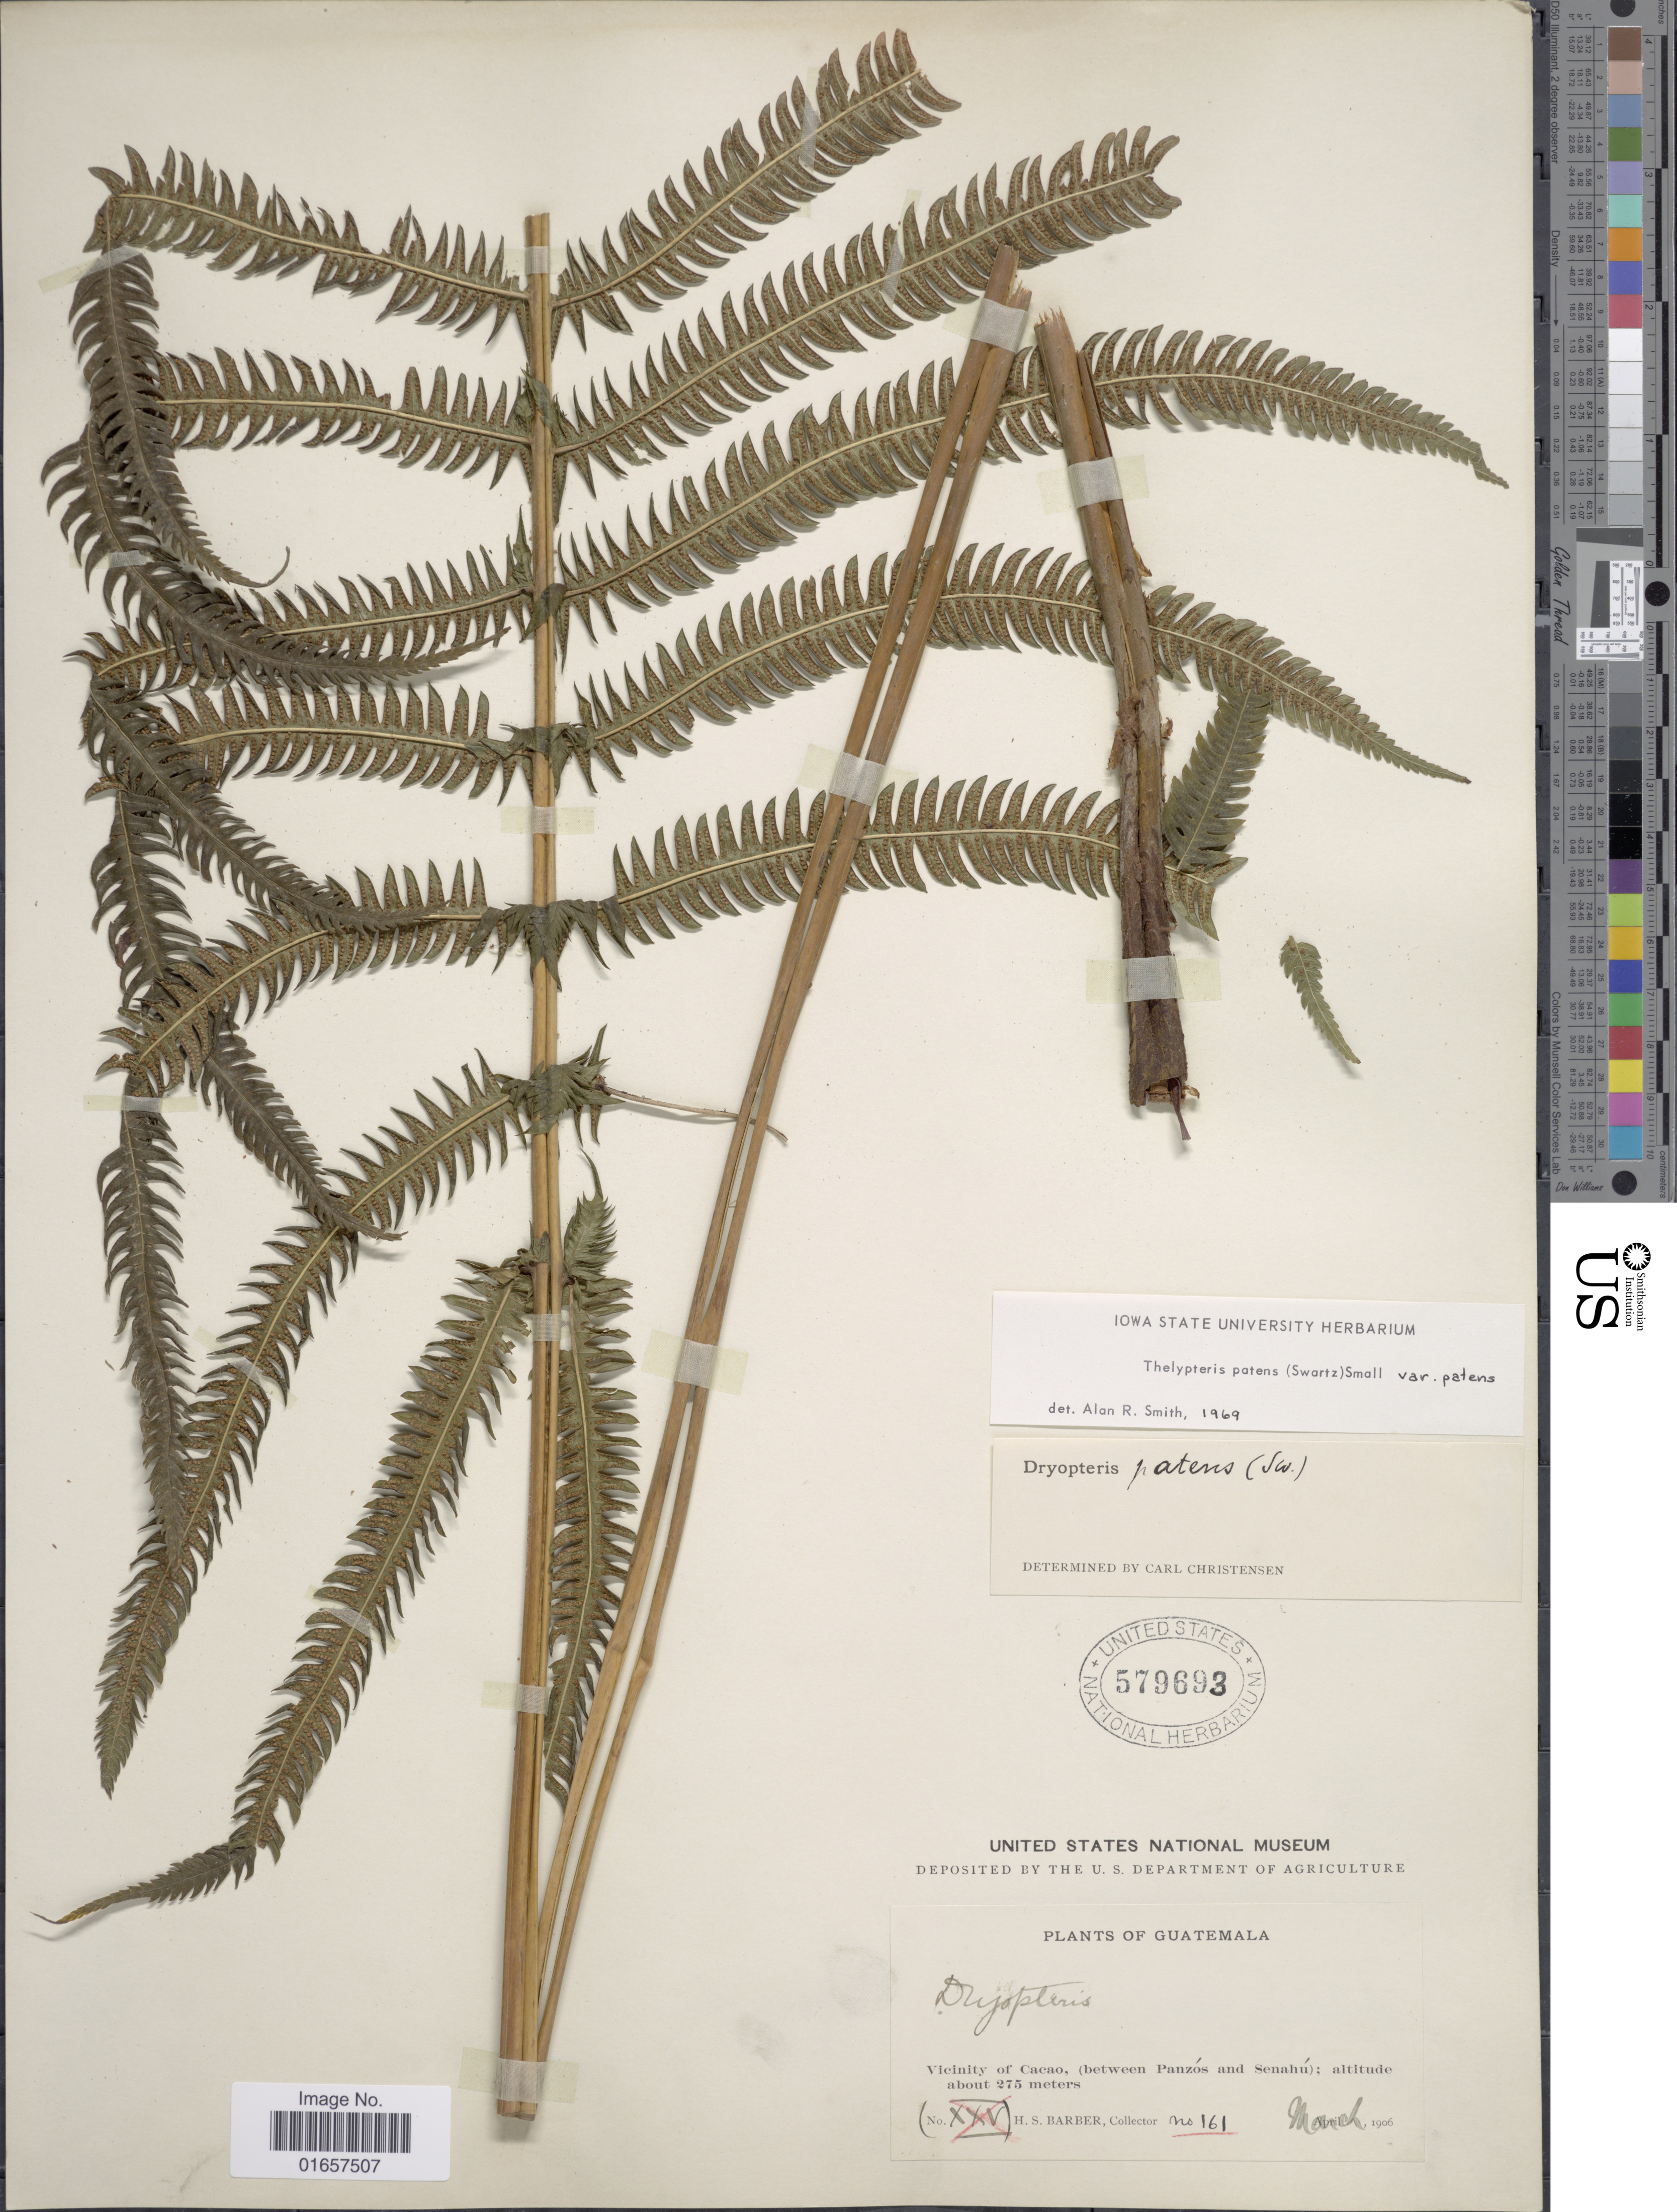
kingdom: Plantae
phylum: Tracheophyta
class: Polypodiopsida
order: Polypodiales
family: Thelypteridaceae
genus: Christella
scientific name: Christella patens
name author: (Sw.) Holttum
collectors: H. Barber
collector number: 161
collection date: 1906-03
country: Guatemala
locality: Guatemala, vicinity of Cacao, (between Panzós and Senahú).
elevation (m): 275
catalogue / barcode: US 579693